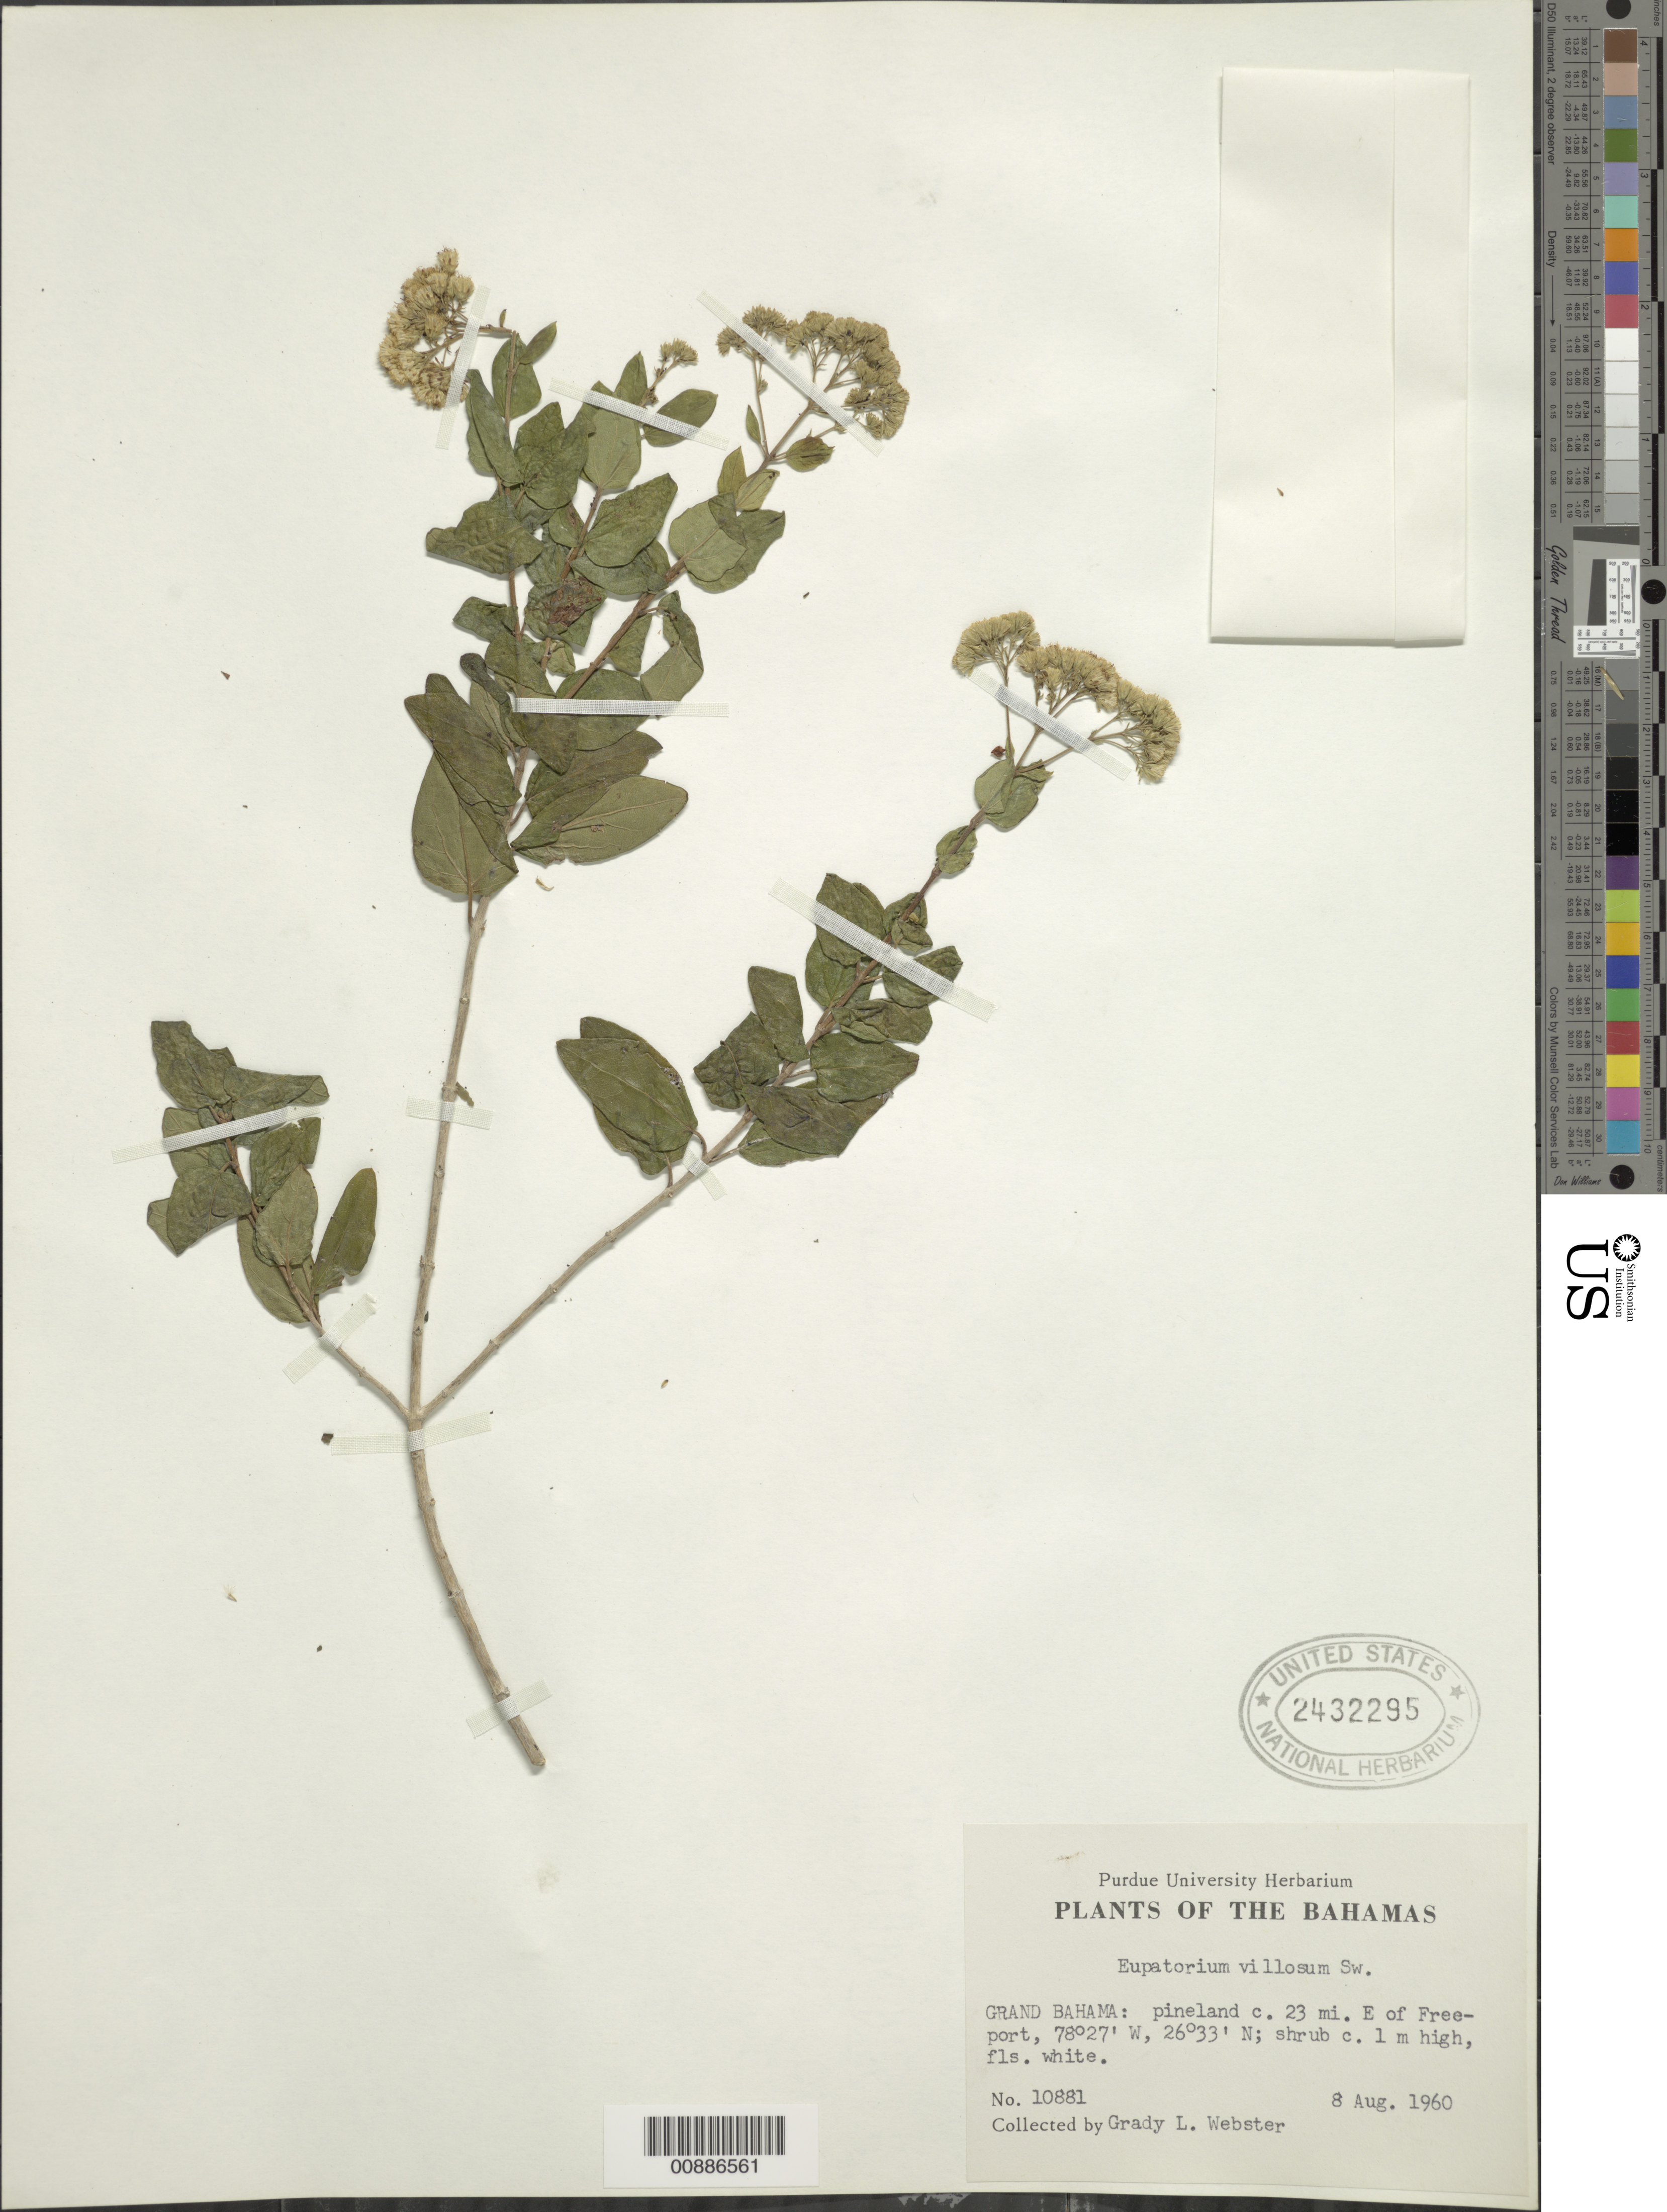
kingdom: Plantae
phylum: Tracheophyta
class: Magnoliopsida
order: Asterales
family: Asteraceae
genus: Koanophyllon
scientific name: Koanophyllon villosum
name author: (Sw.) R.M. King & H. Rob.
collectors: G. L. Webster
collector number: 10881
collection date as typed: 08 Aug 1960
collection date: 1960-08-08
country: Bahamas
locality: Grand Bahama: Pineland c. 23 mi. E of Freeport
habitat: Pineland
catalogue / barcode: US 2432295